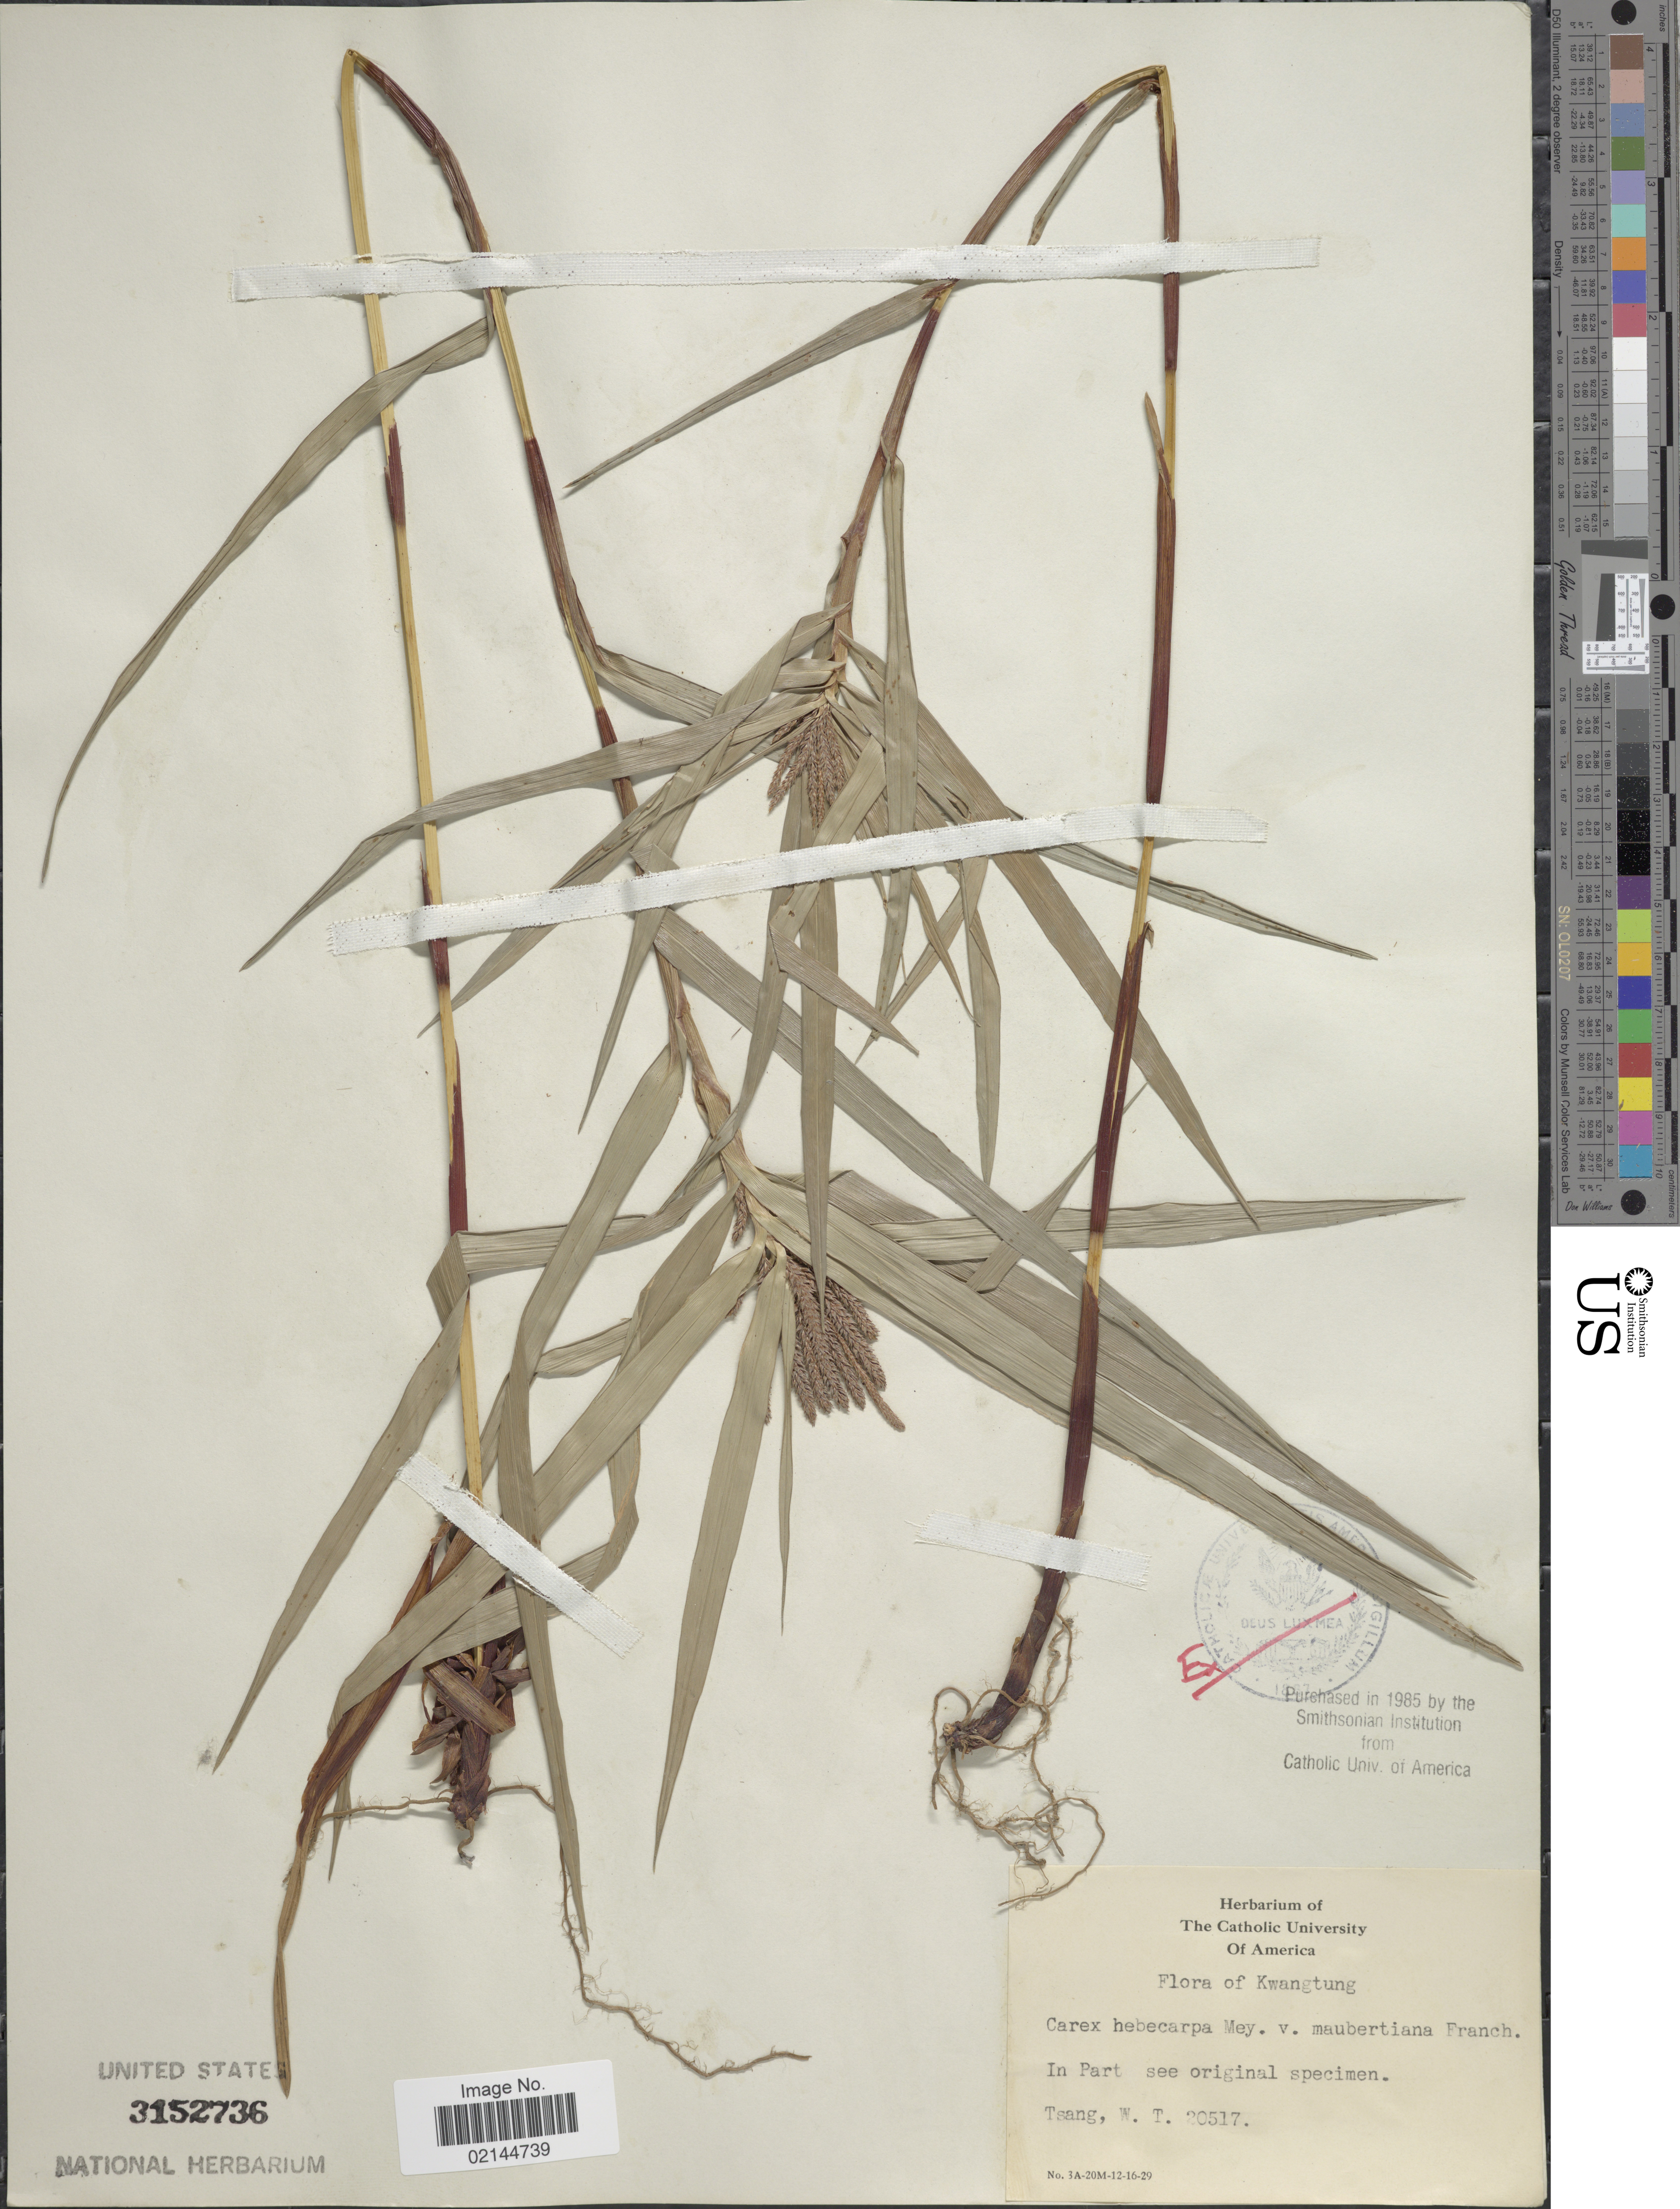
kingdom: Plantae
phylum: Tracheophyta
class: Liliopsida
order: Poales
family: Cyperaceae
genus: Carex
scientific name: Carex hebecarpa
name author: C.A. Mey.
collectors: W. T. Tsang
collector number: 20517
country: China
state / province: Guangdong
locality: Kwangtung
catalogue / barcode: US 3152736